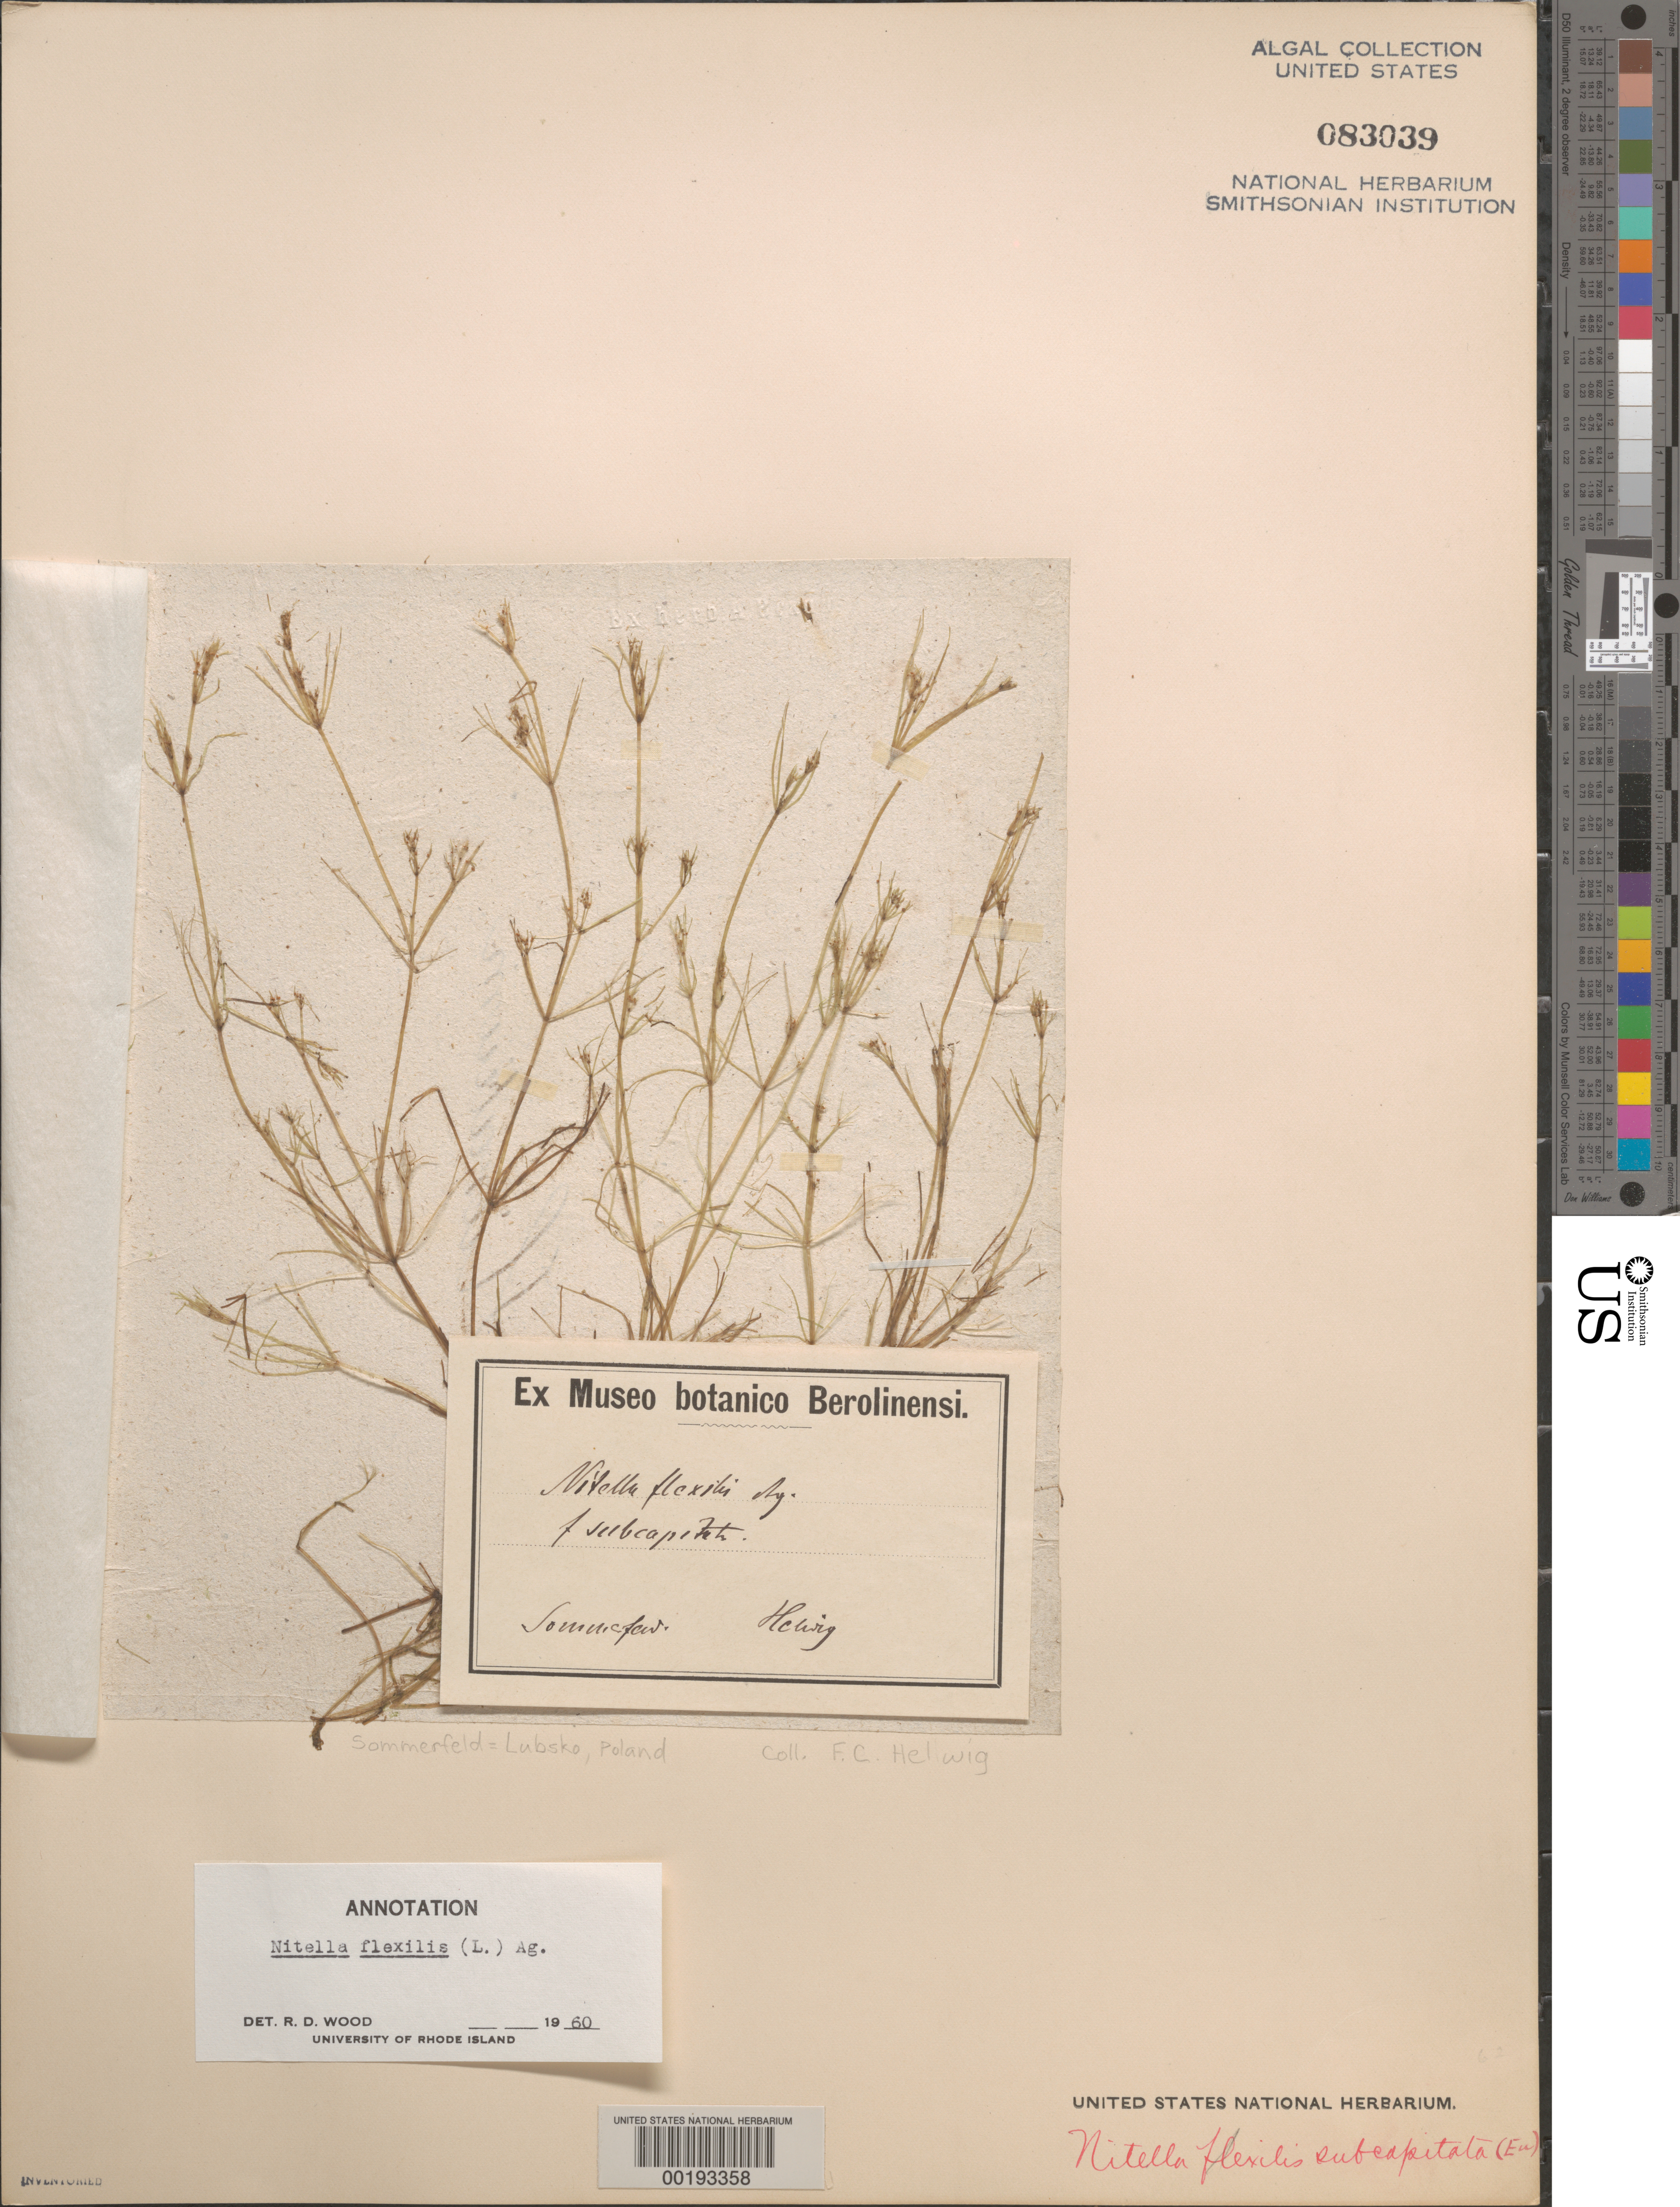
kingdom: Plantae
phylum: Charophyta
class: Charophyceae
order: Charales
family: Characeae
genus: Nitella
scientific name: Nitella flexilis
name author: (L.) C. Agardh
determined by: Wood, R. D.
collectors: F. Hellwig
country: Poland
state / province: Lubuskie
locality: Lubsko (sommerfeld)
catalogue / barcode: US 83039